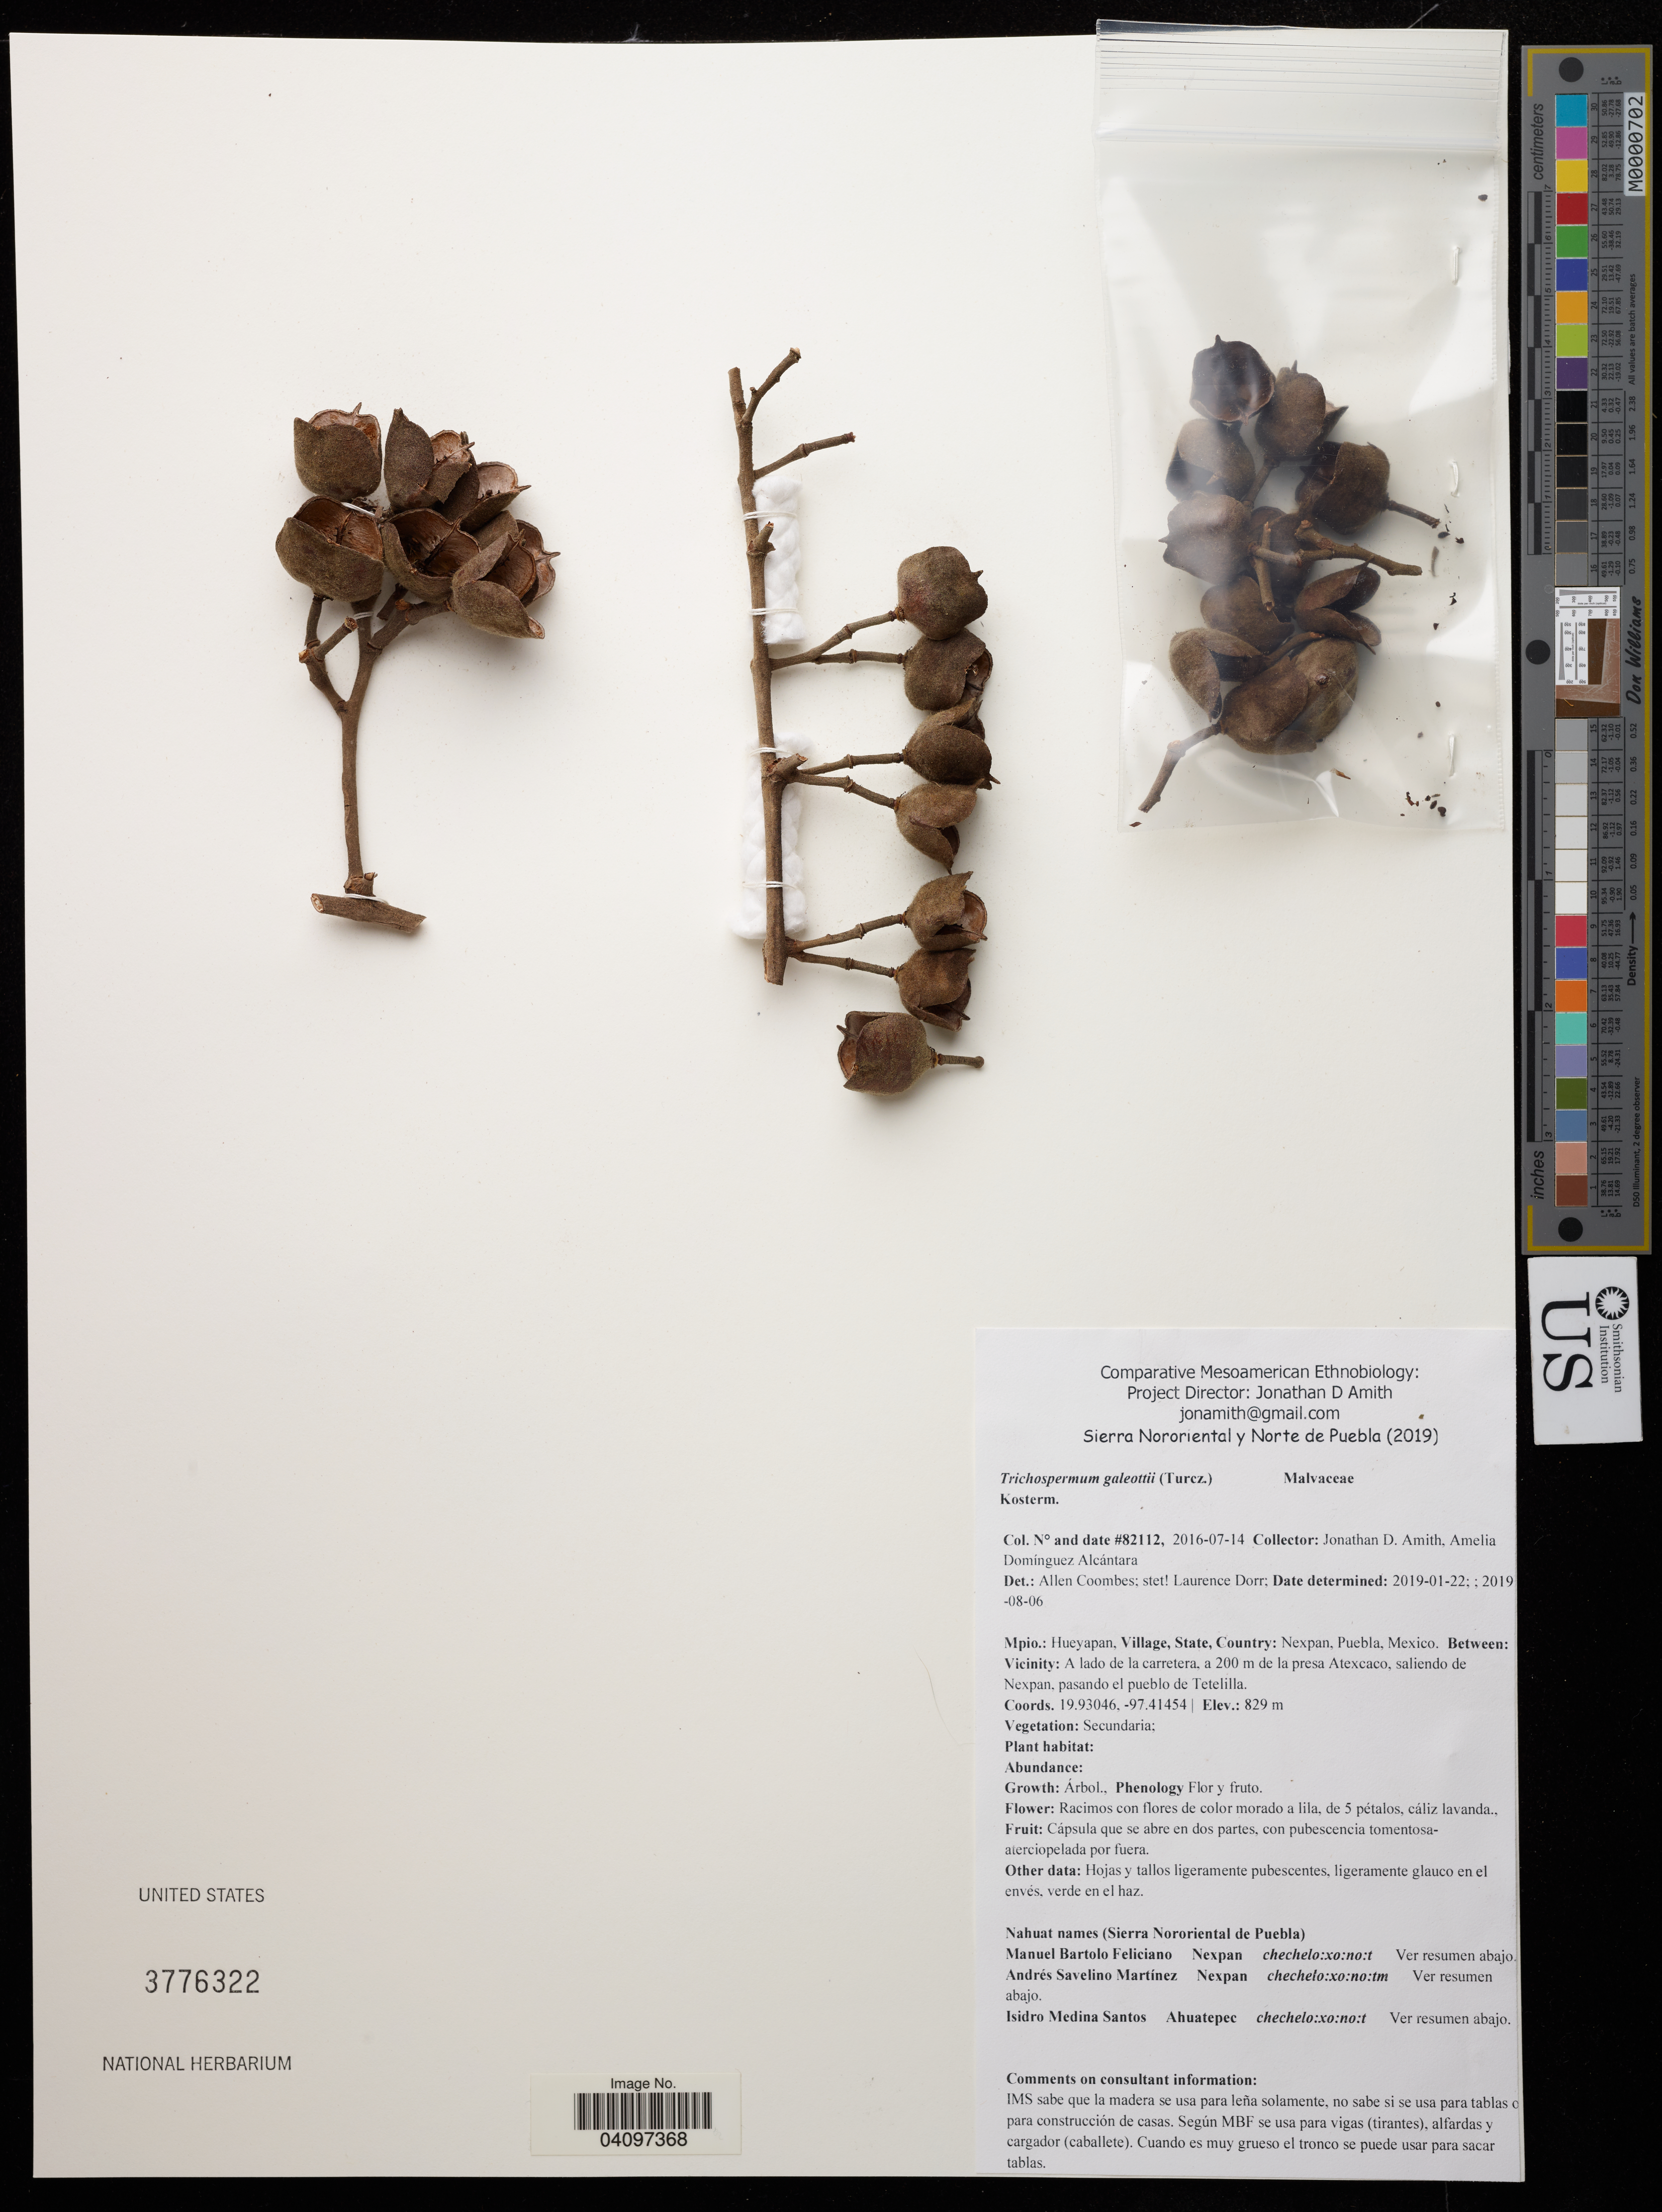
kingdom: Plantae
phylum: Tracheophyta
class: Magnoliopsida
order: Malvales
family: Malvaceae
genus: Trichospermum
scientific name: Trichospermum galeottii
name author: (Turcz.) Kosterm.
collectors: J. D. Amith & A. Alcántara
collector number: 82112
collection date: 2016-07-14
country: Mexico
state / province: Puebla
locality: Mpio.: Hueyapan, Village, State, Country: Nexpan, Between: Vicinity: A lado de la carretera, a 200 m de la presa Atexcaco, saliendo de Nexpan, pasando el pueblo de Tetelilla.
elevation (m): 829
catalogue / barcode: US 3776322